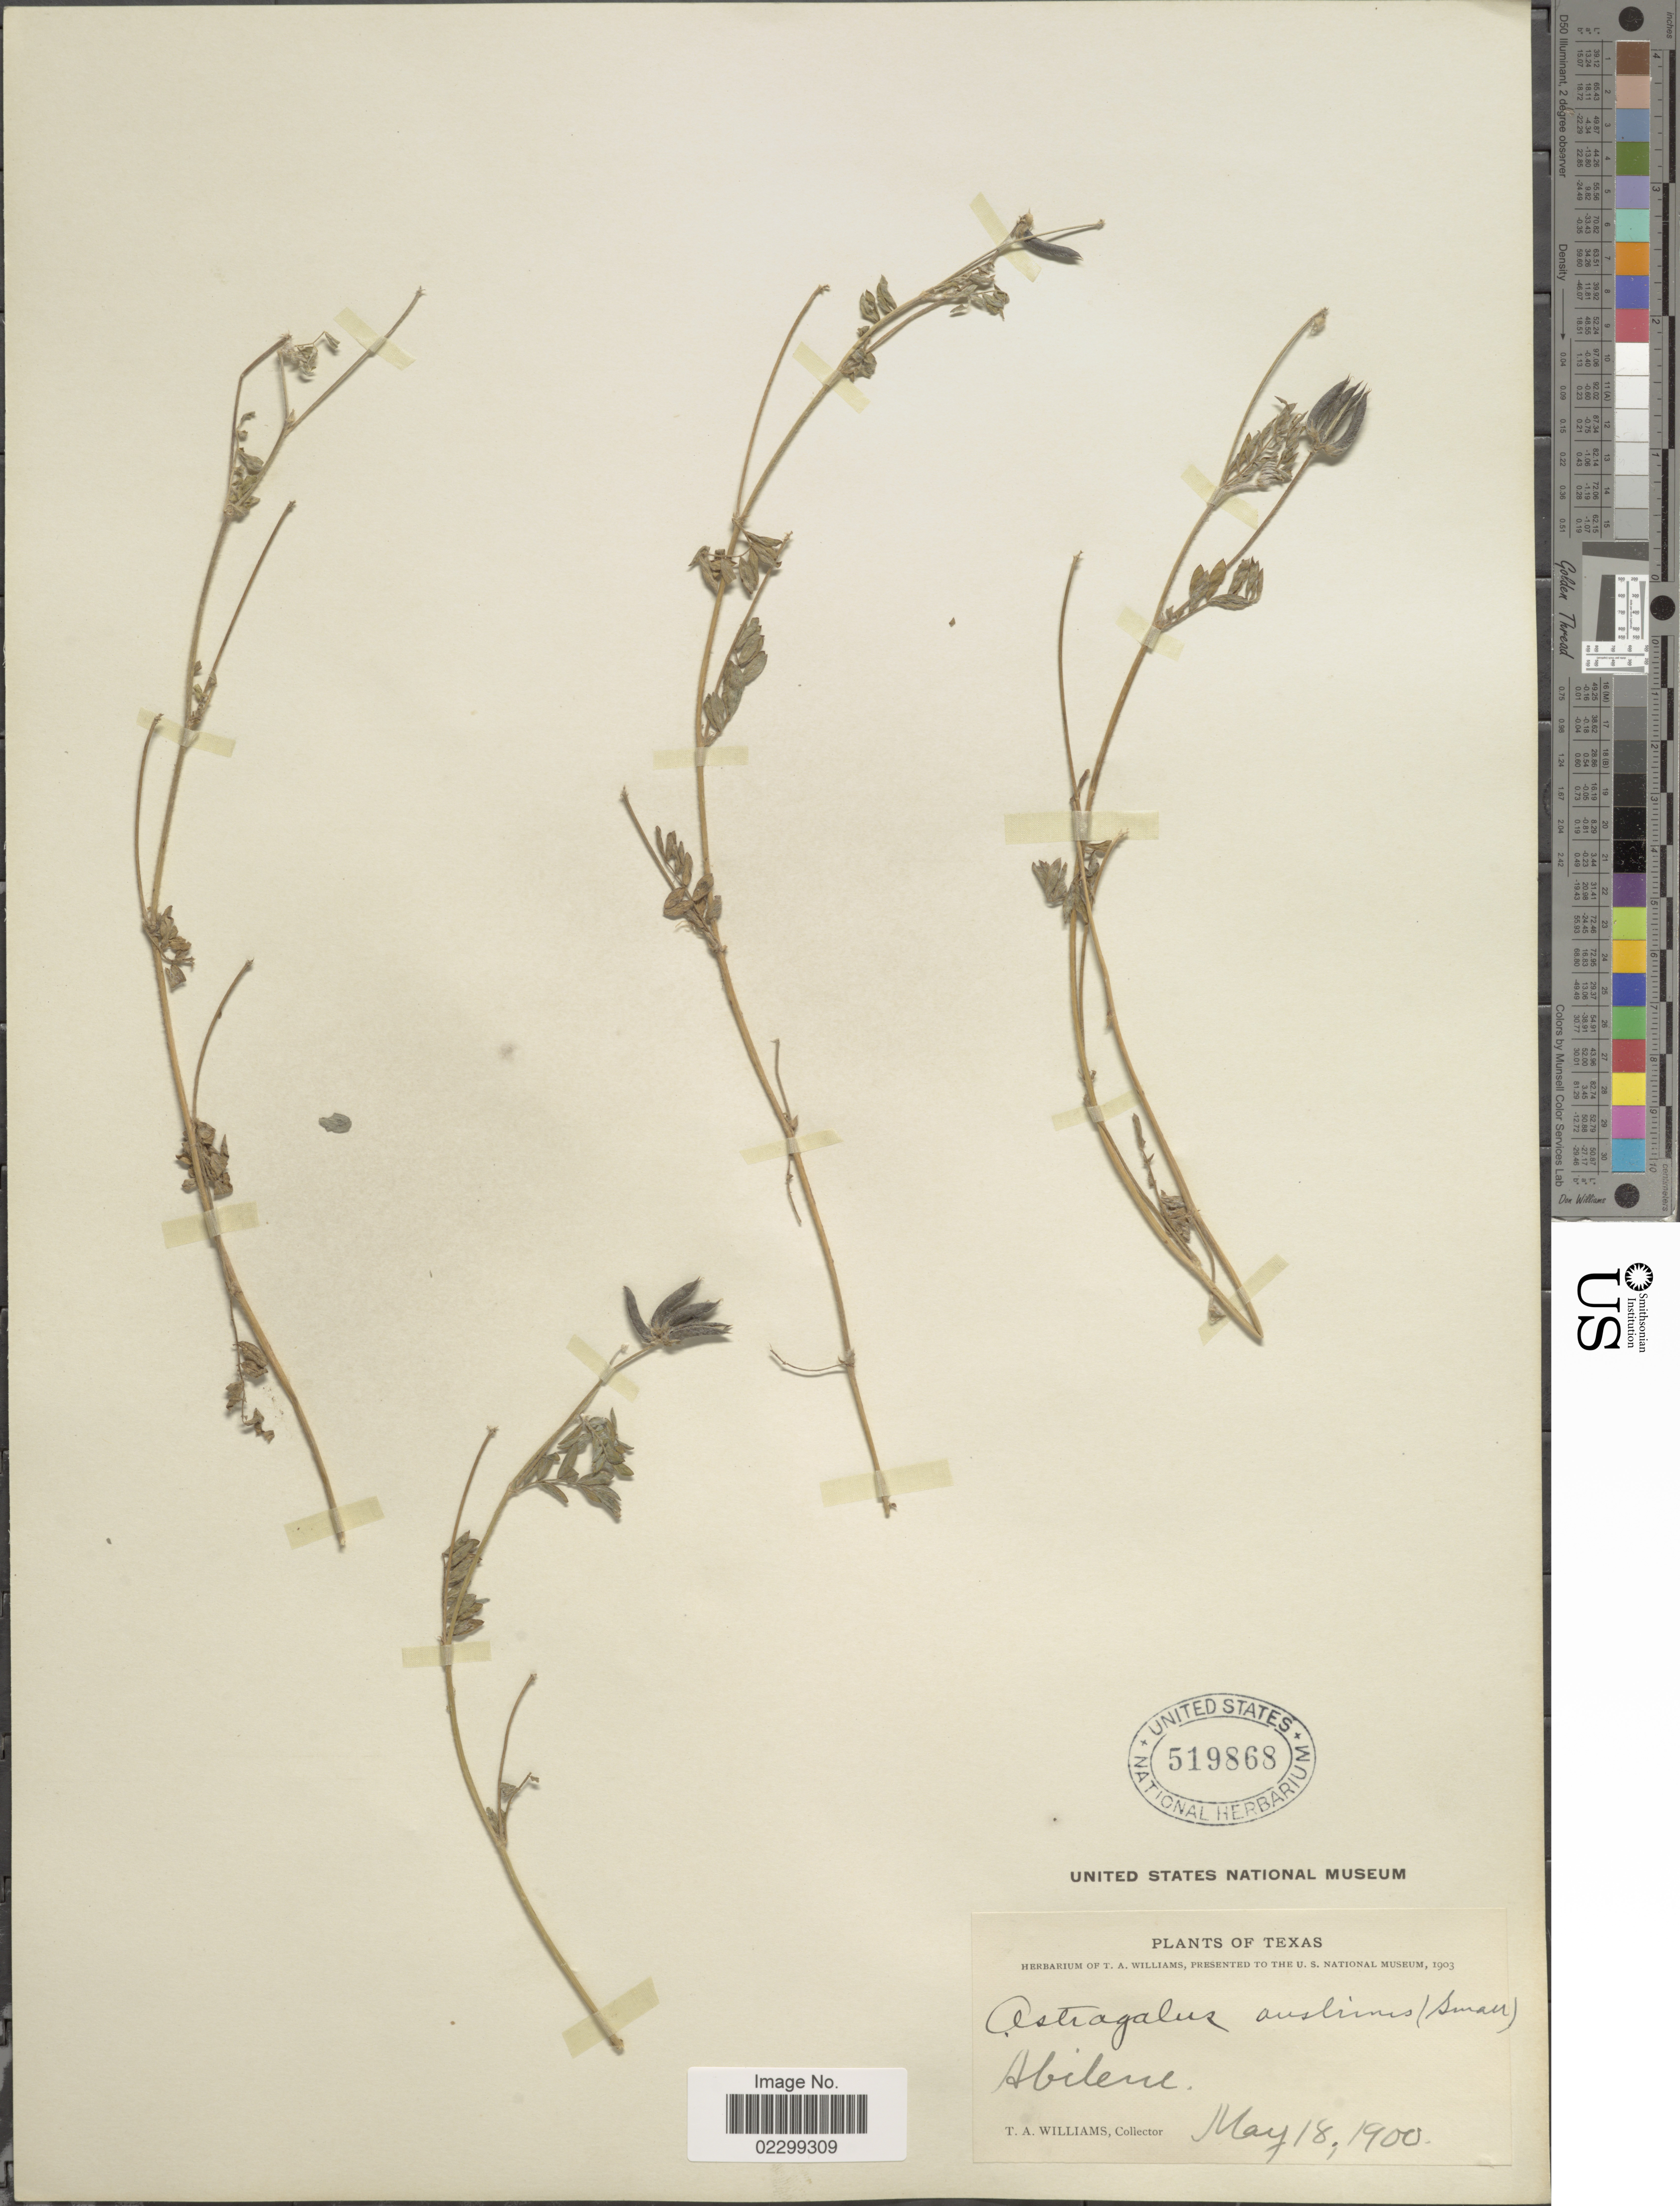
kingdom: Plantae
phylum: Tracheophyta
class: Magnoliopsida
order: Fabales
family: Fabaceae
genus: Astragalus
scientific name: Astragalus austrinus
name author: (Small) O.E. Schulz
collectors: T. A. Williams (herbarium)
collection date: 1900-05-18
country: United States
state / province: Texas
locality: Abilene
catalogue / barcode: US 519868